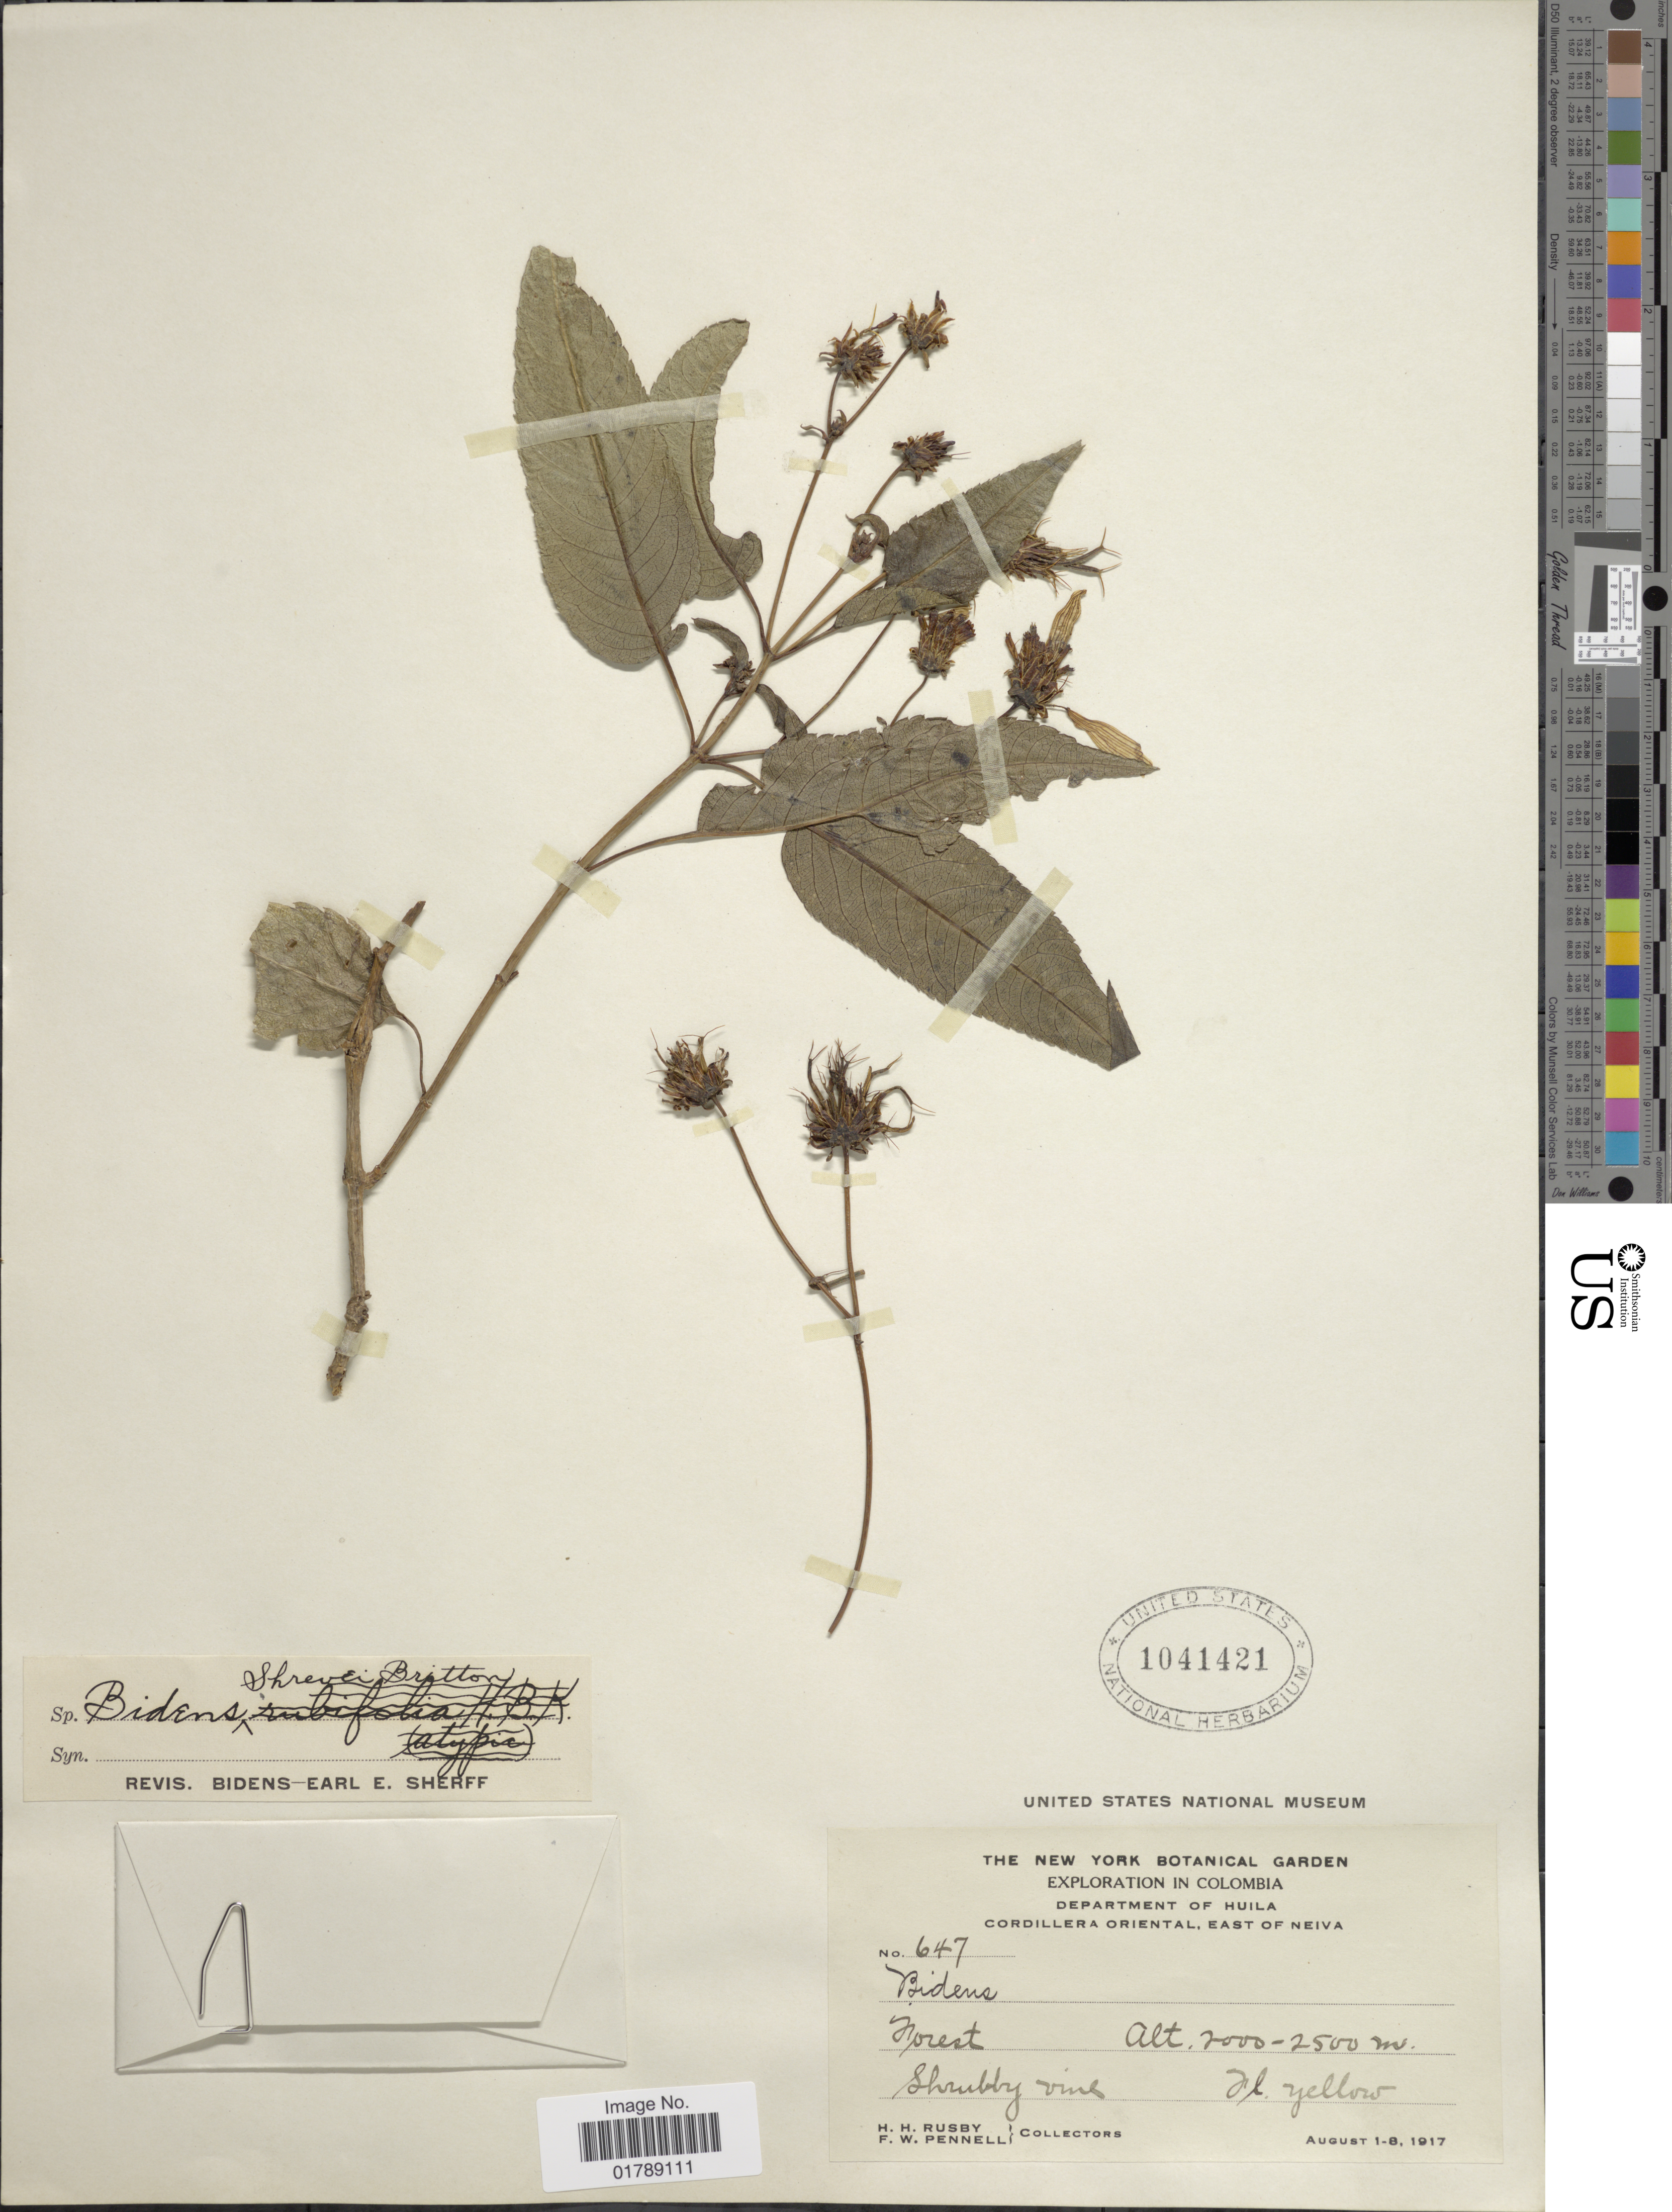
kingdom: Plantae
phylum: Tracheophyta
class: Magnoliopsida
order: Asterales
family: Asteraceae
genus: Bidens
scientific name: Bidens shrevei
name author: Britton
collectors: H. H. Rusby & F. W. Pennell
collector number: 647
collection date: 1917-08-01/1917-08-08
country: Colombia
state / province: Huila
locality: Cordillera Oriental, East of Neiva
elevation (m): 2000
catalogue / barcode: US 1041421